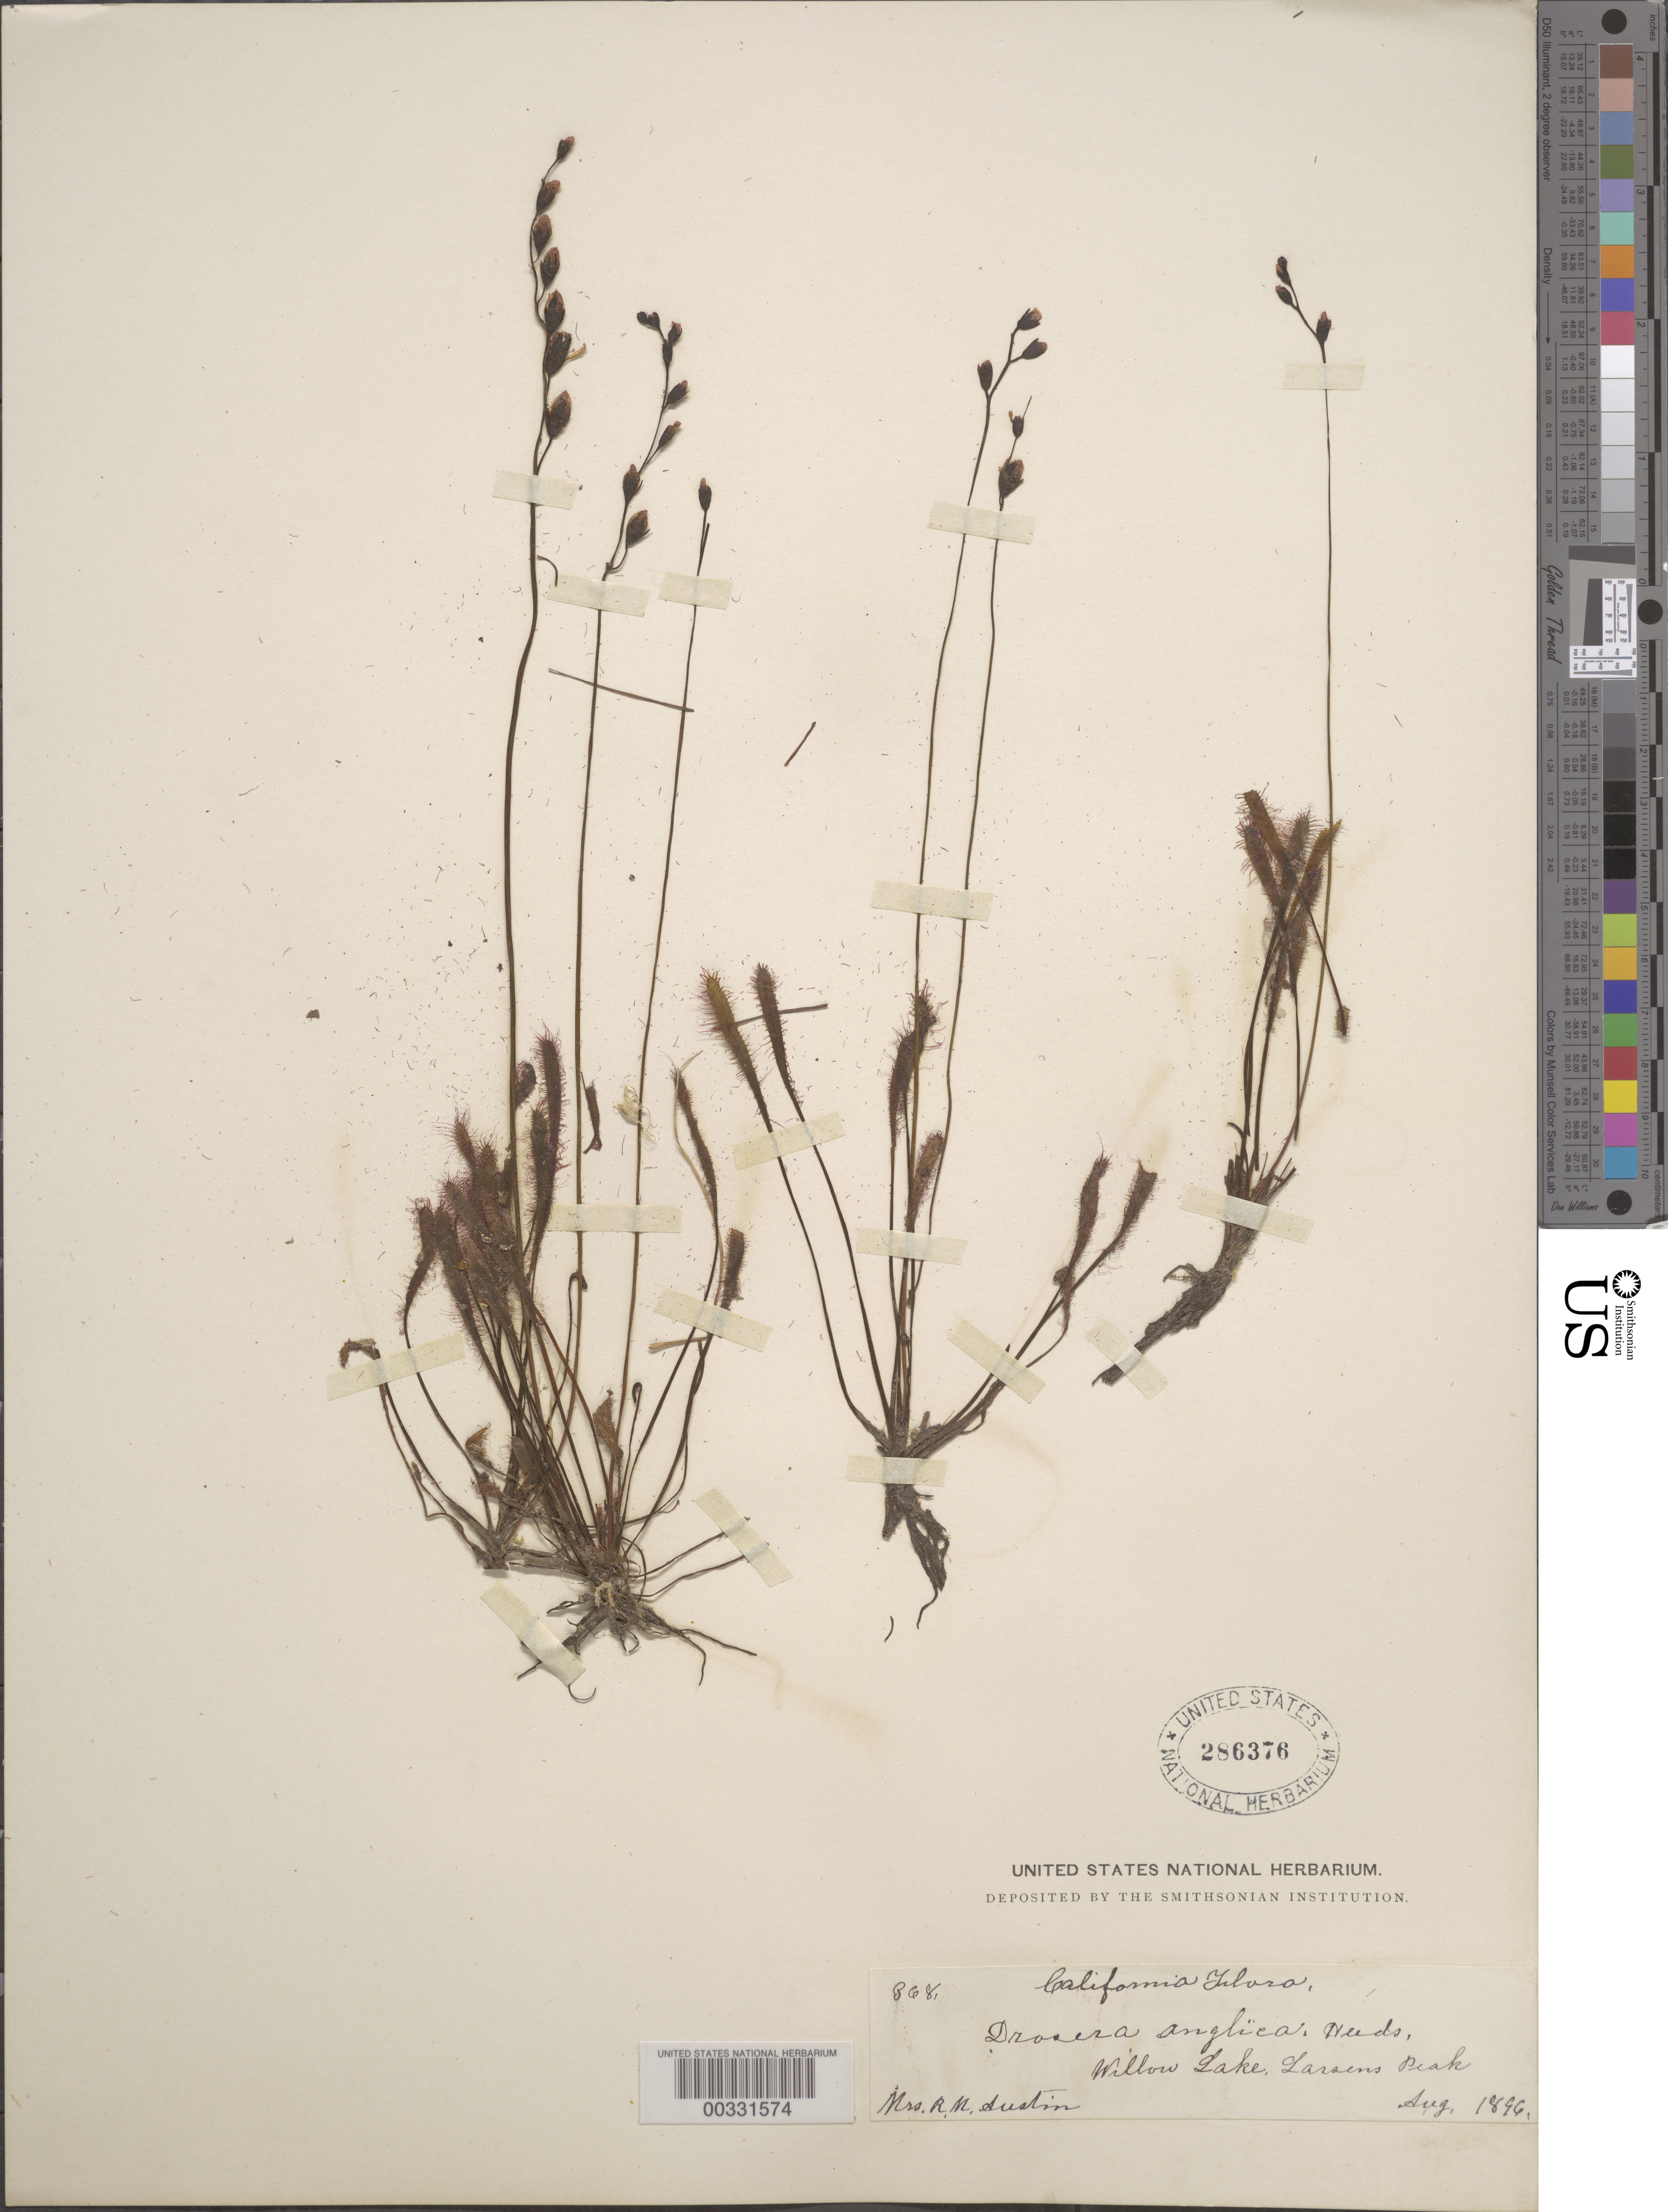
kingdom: Plantae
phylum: Tracheophyta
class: Magnoliopsida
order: Caryophyllales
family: Droseraceae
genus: Drosera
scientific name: Drosera anglica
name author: Huds.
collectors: R. Austin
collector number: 368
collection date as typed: Aug 1896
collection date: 1896-08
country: United States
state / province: California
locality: Willow lake, larsens peak.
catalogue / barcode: US 286376